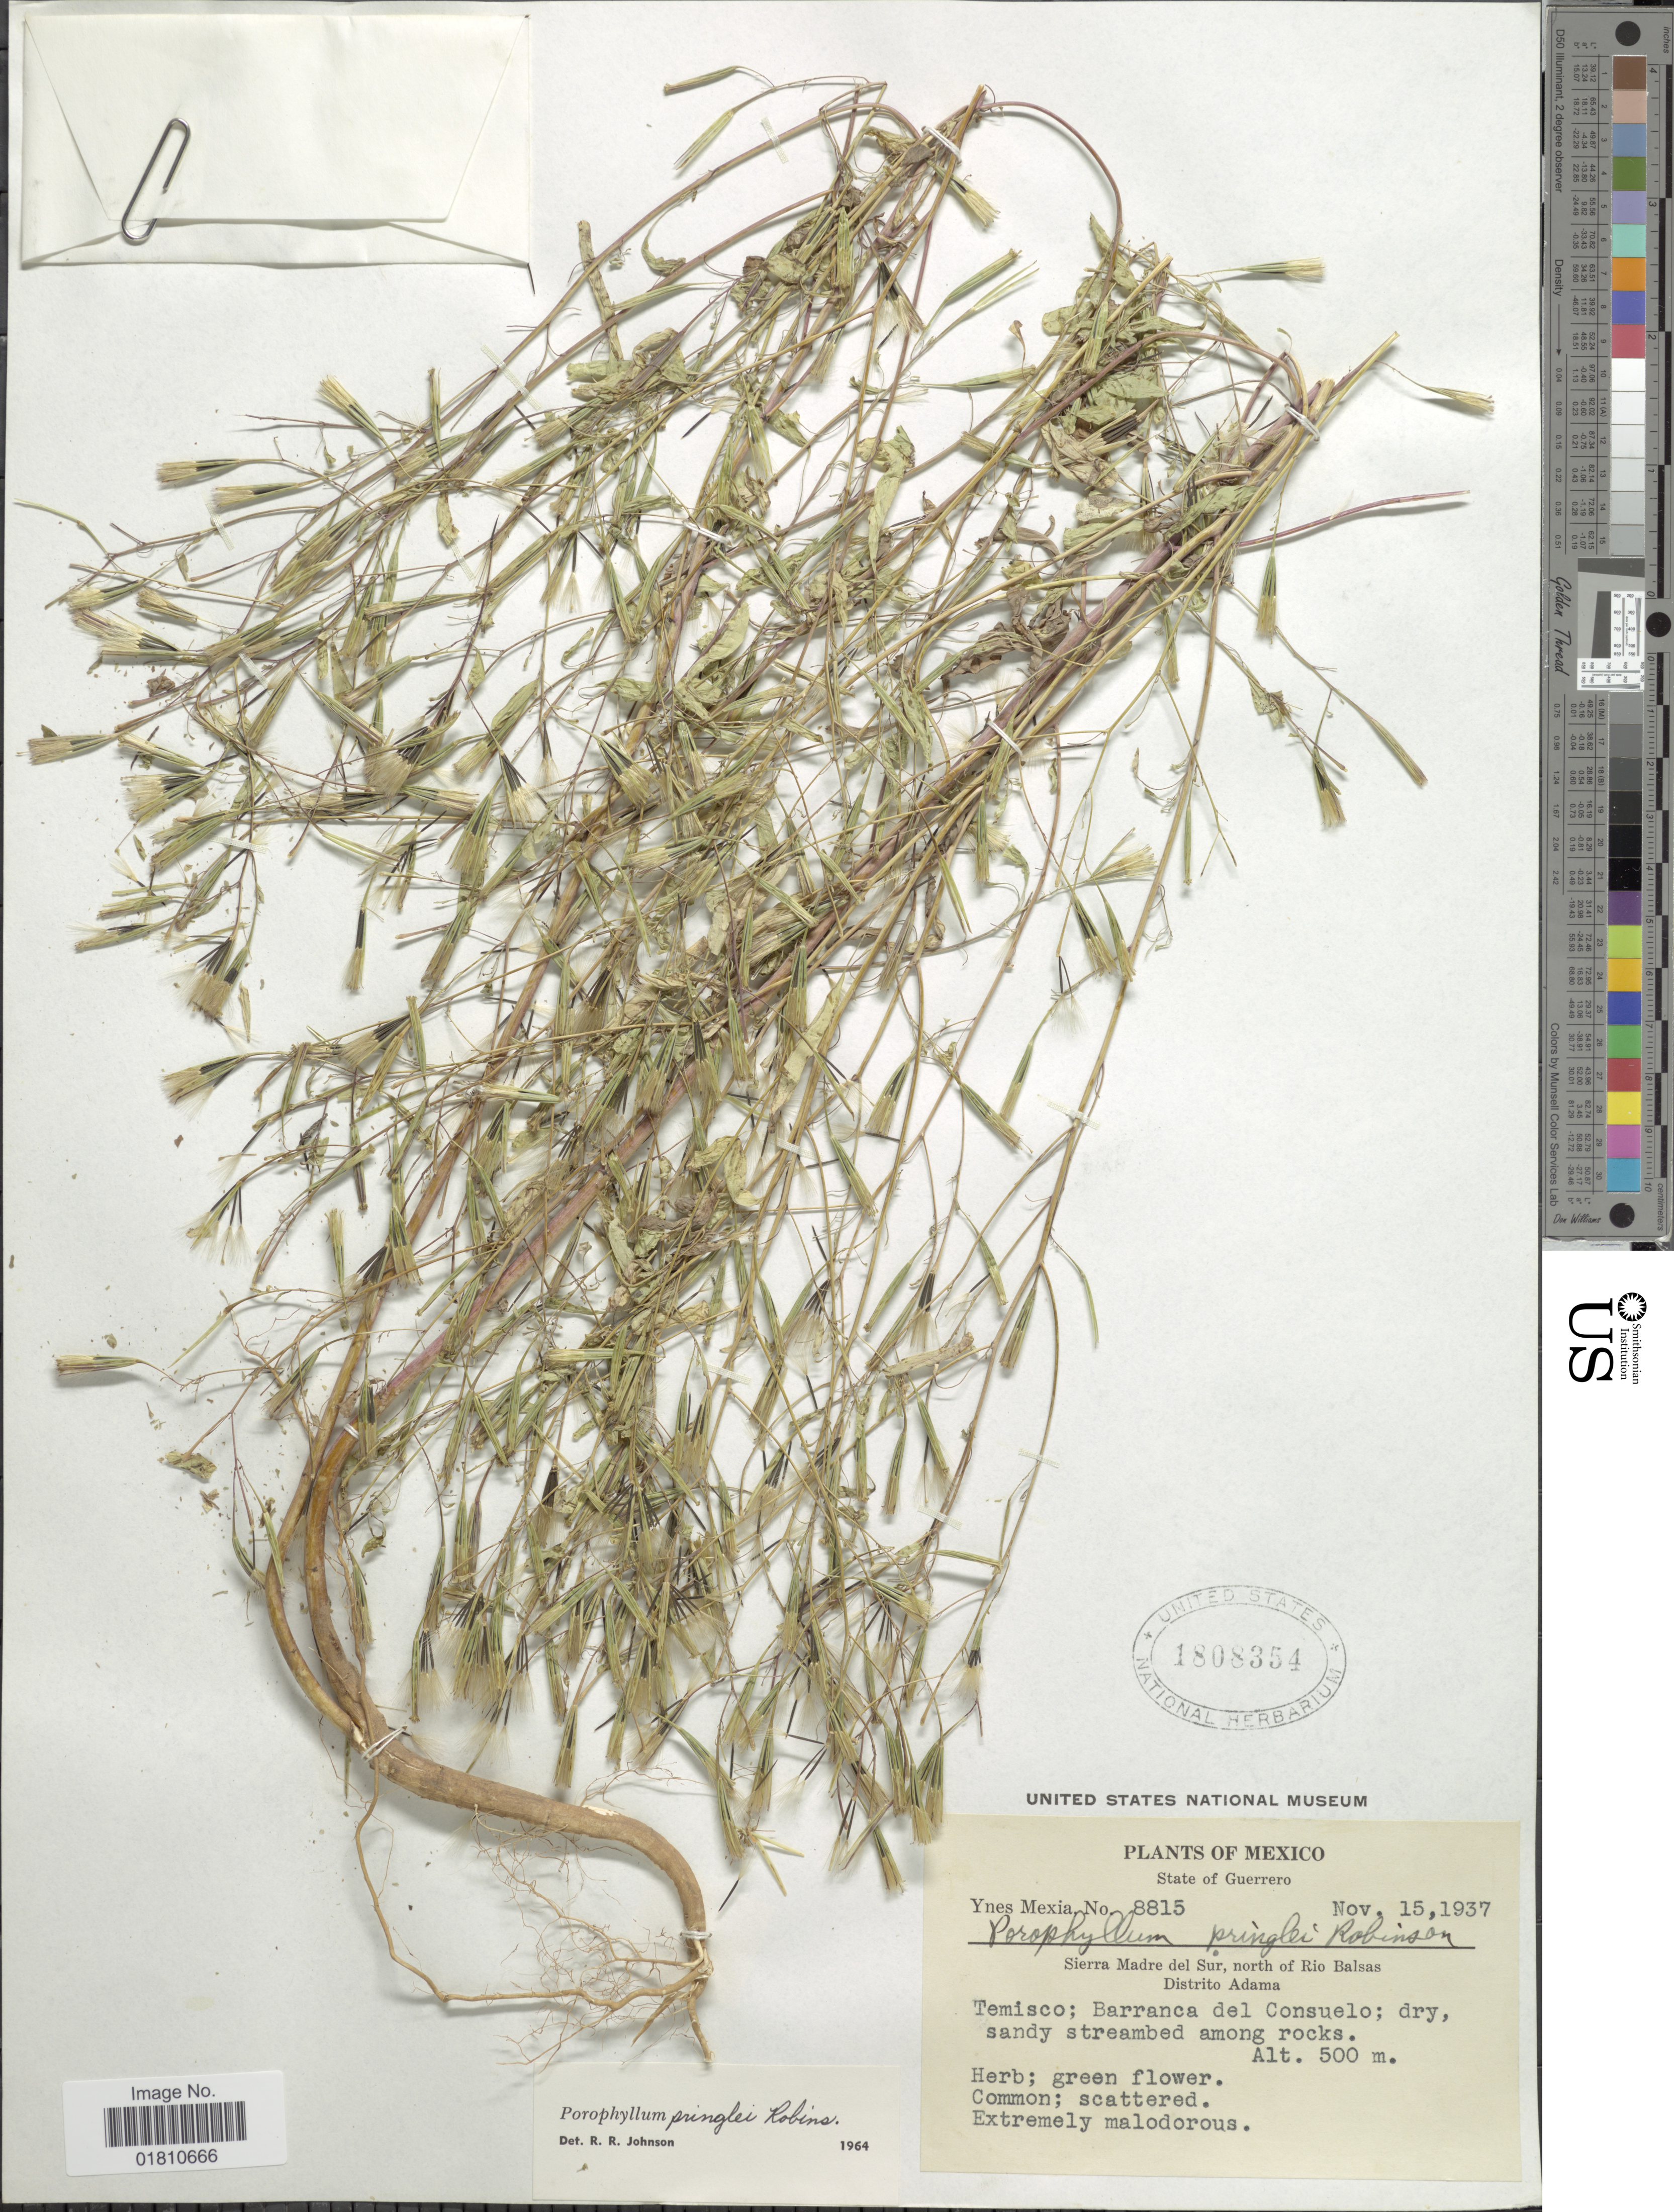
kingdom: Plantae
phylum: Tracheophyta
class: Magnoliopsida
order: Asterales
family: Asteraceae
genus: Porophyllum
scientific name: Porophyllum pringlei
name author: B.L. Rob.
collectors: Y. Mexia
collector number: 8815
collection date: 1937-11-15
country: Mexico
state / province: Guerrero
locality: Sierra Madre del Sur, north of Rio Balsas, Distrito Adama, Temisco; barranca del Consuelo.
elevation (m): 500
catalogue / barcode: US 1808354